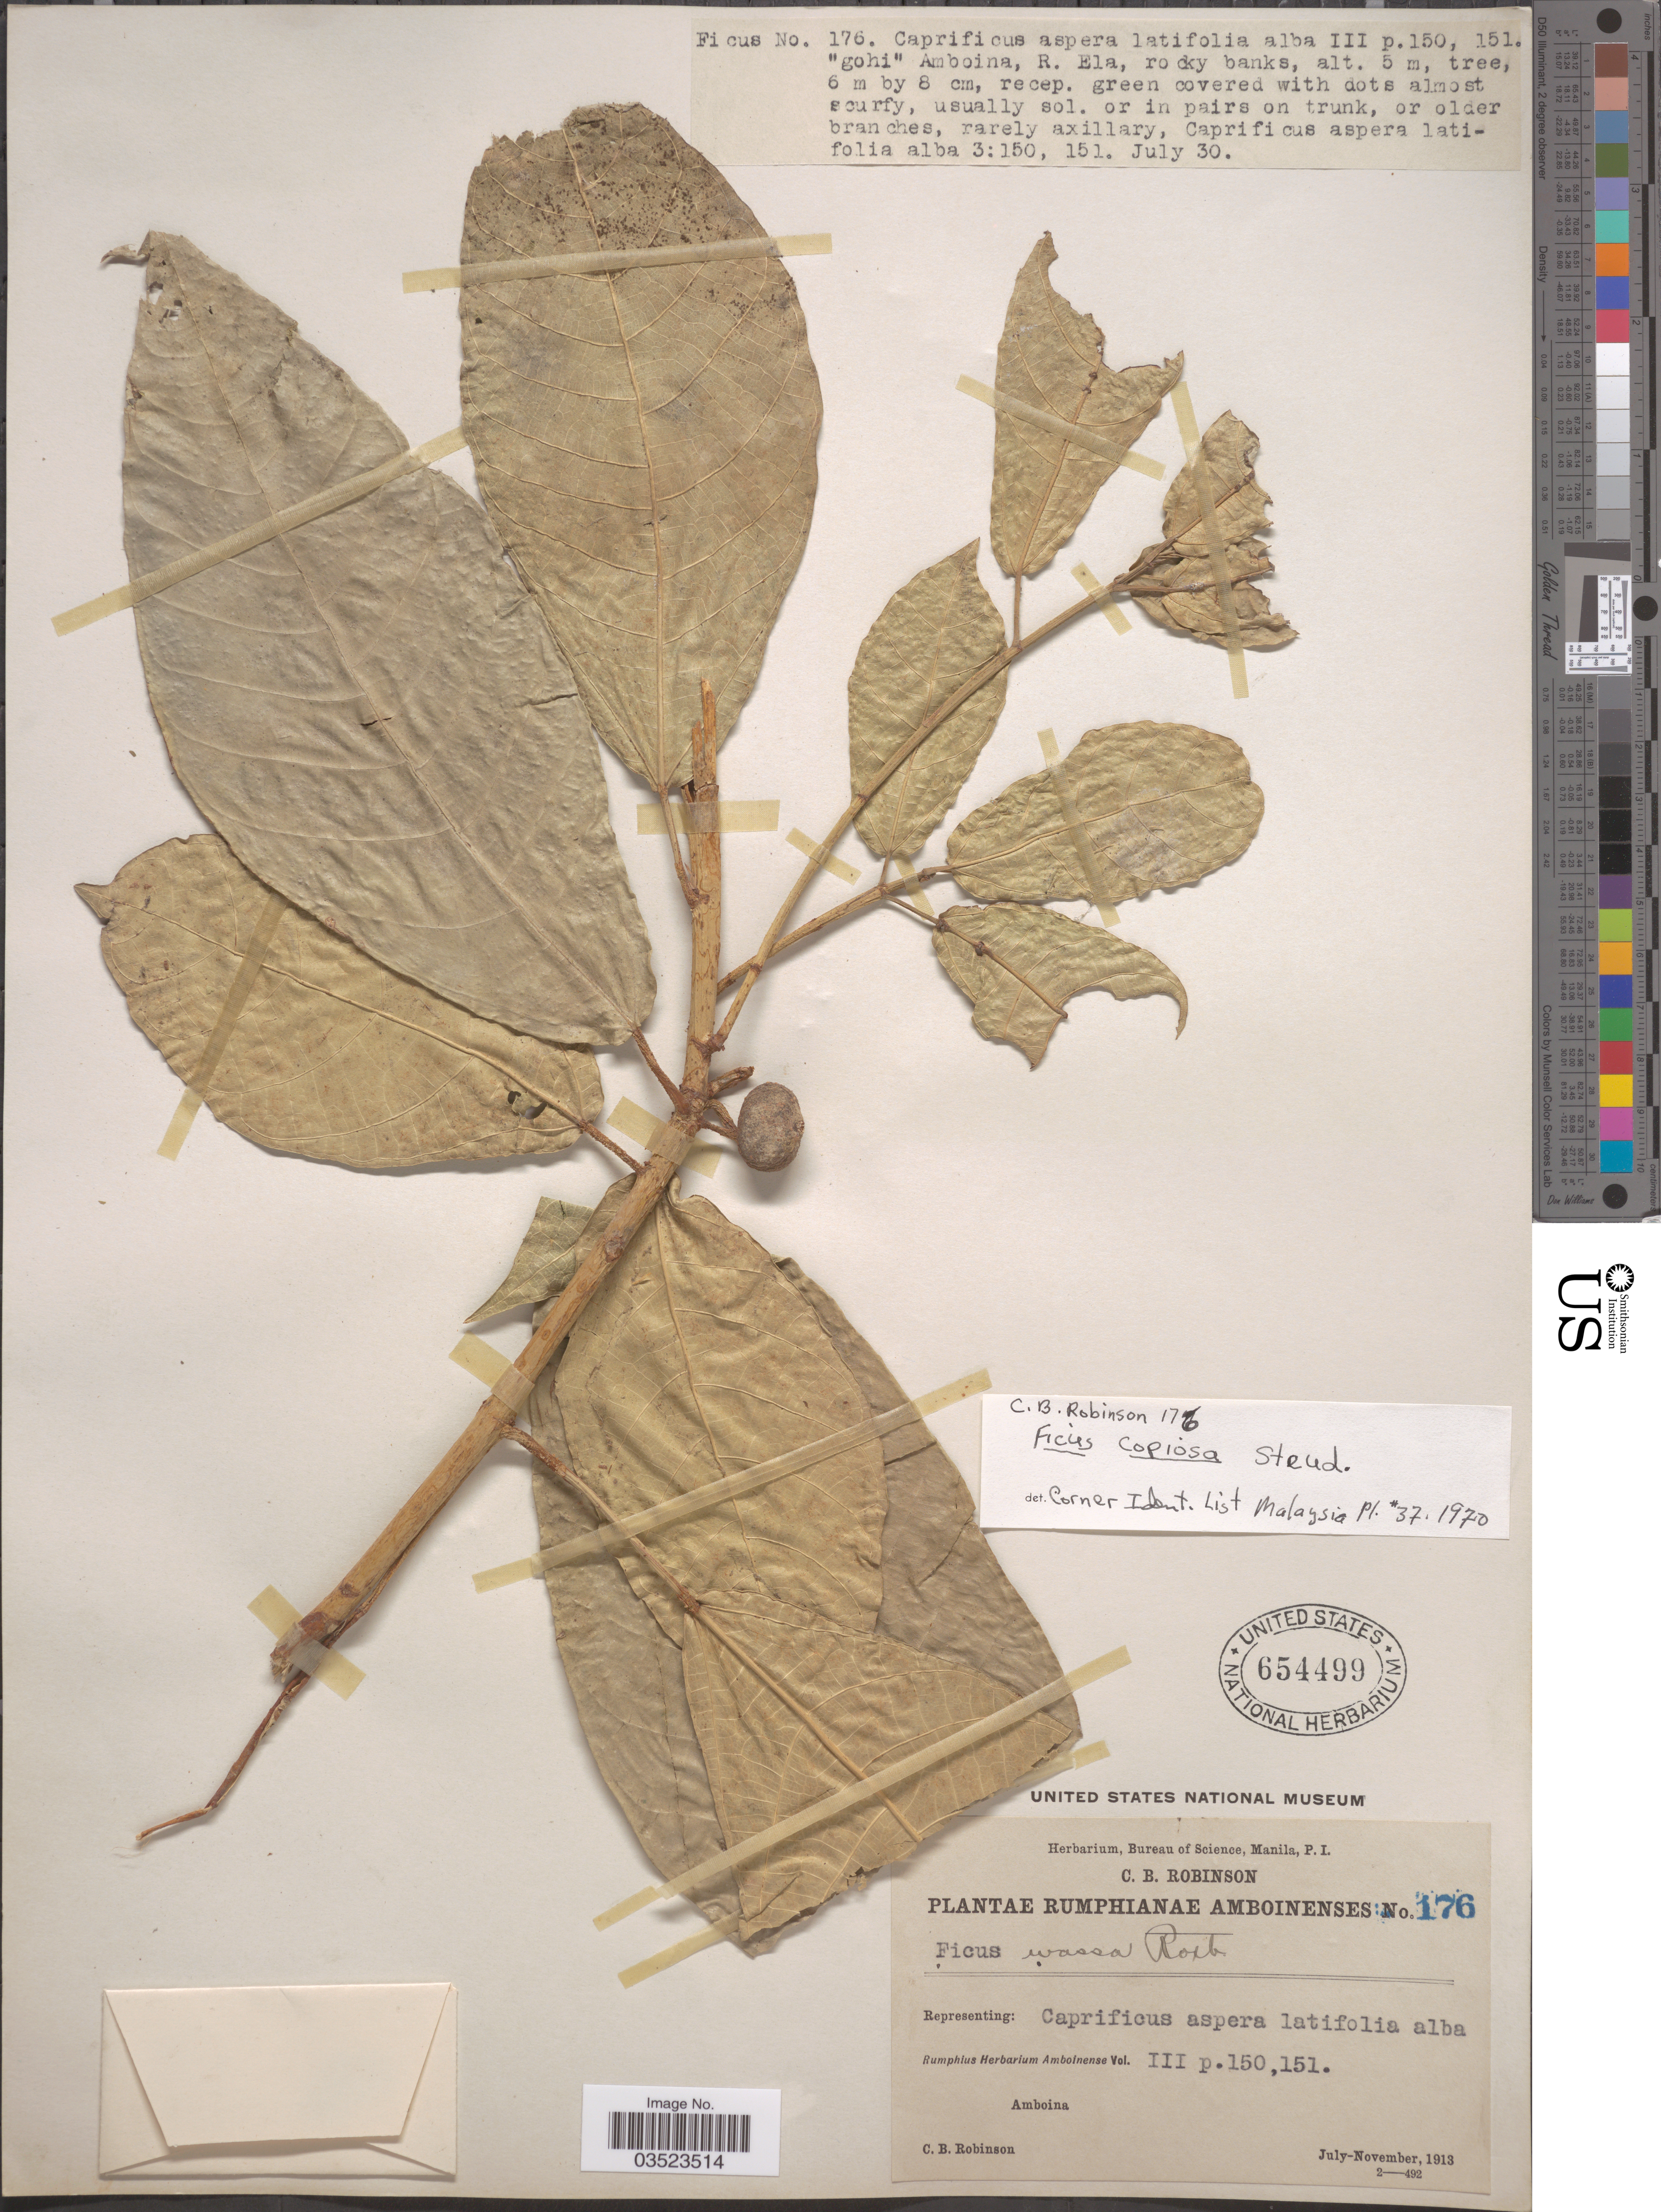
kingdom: Plantae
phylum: Tracheophyta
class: Magnoliopsida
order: Rosales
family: Moraceae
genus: Ficus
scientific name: Ficus copiosa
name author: Steud.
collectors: C. Robinson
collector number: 176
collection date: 1913-07-30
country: Indonesia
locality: Amboina, R. Ela, rocky banks.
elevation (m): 5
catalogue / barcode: US 654499